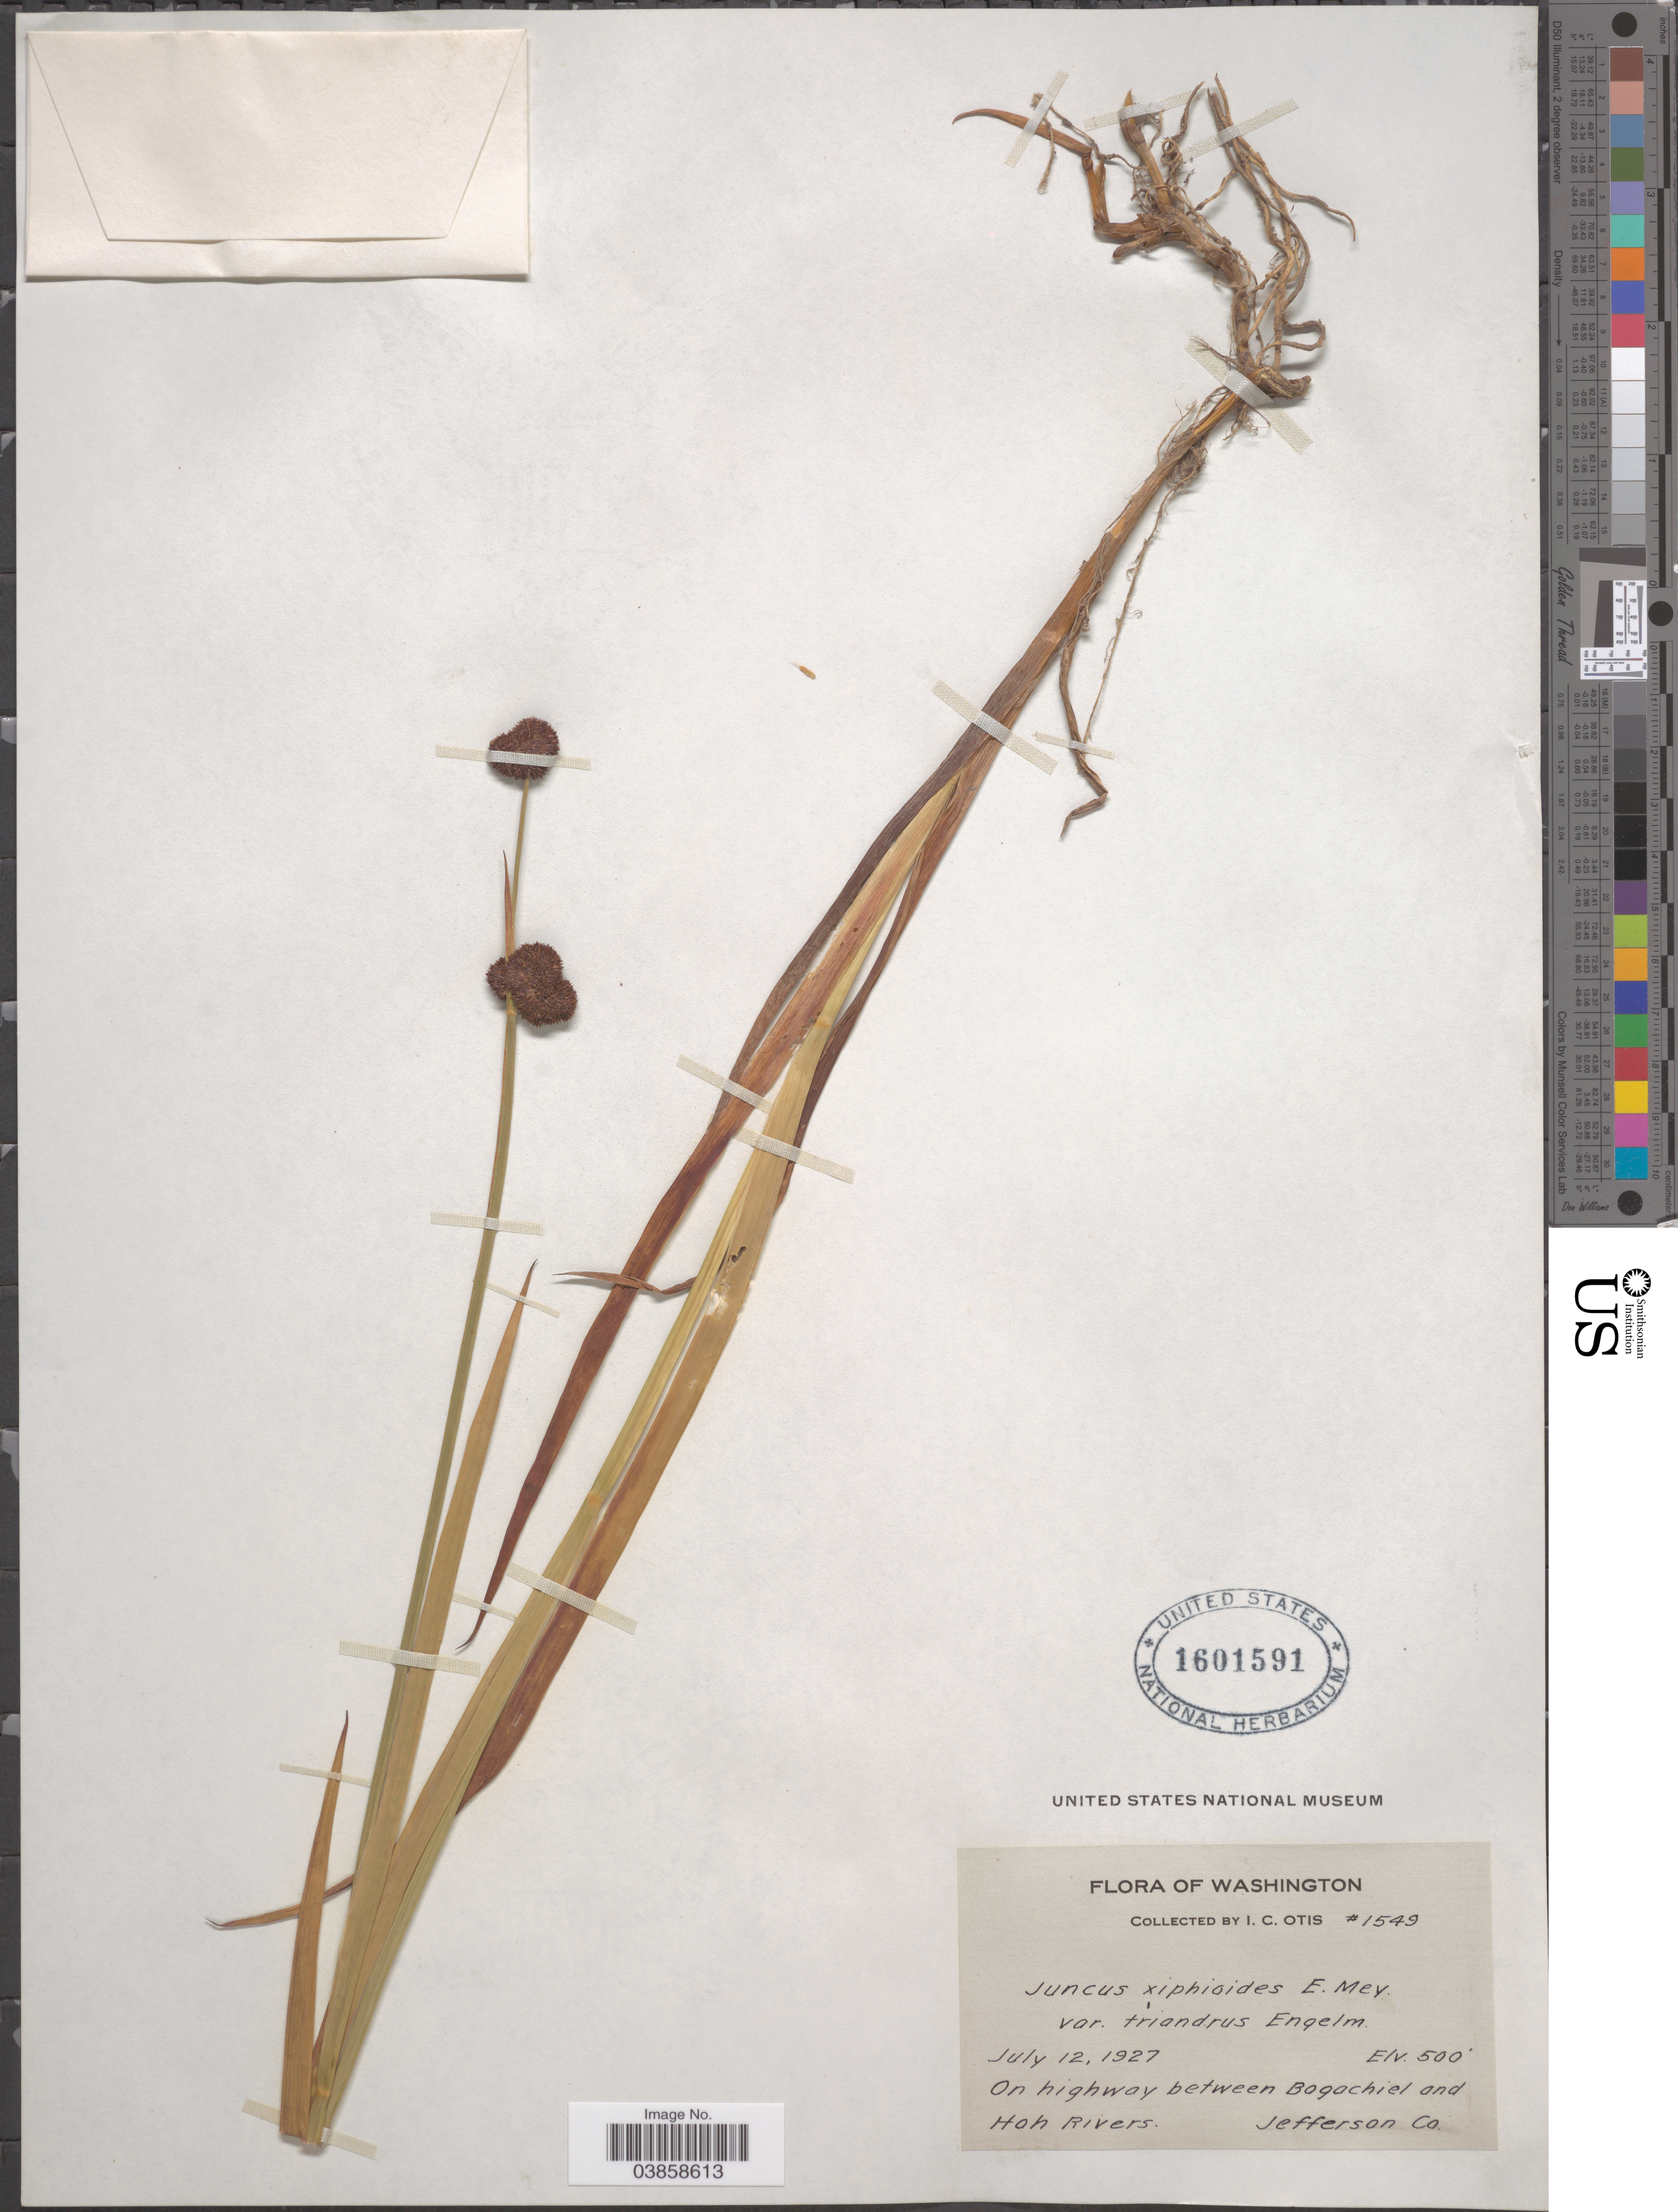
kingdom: Plantae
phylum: Tracheophyta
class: Liliopsida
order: Poales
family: Juncaceae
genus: Juncus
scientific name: Juncus xiphioides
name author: E. Mey.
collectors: I. C. Otis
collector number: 1549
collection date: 1927-07-12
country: United States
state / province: Washington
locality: On highway between Bogachiel and Hoh Rivers.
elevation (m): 152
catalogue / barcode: US 1601591